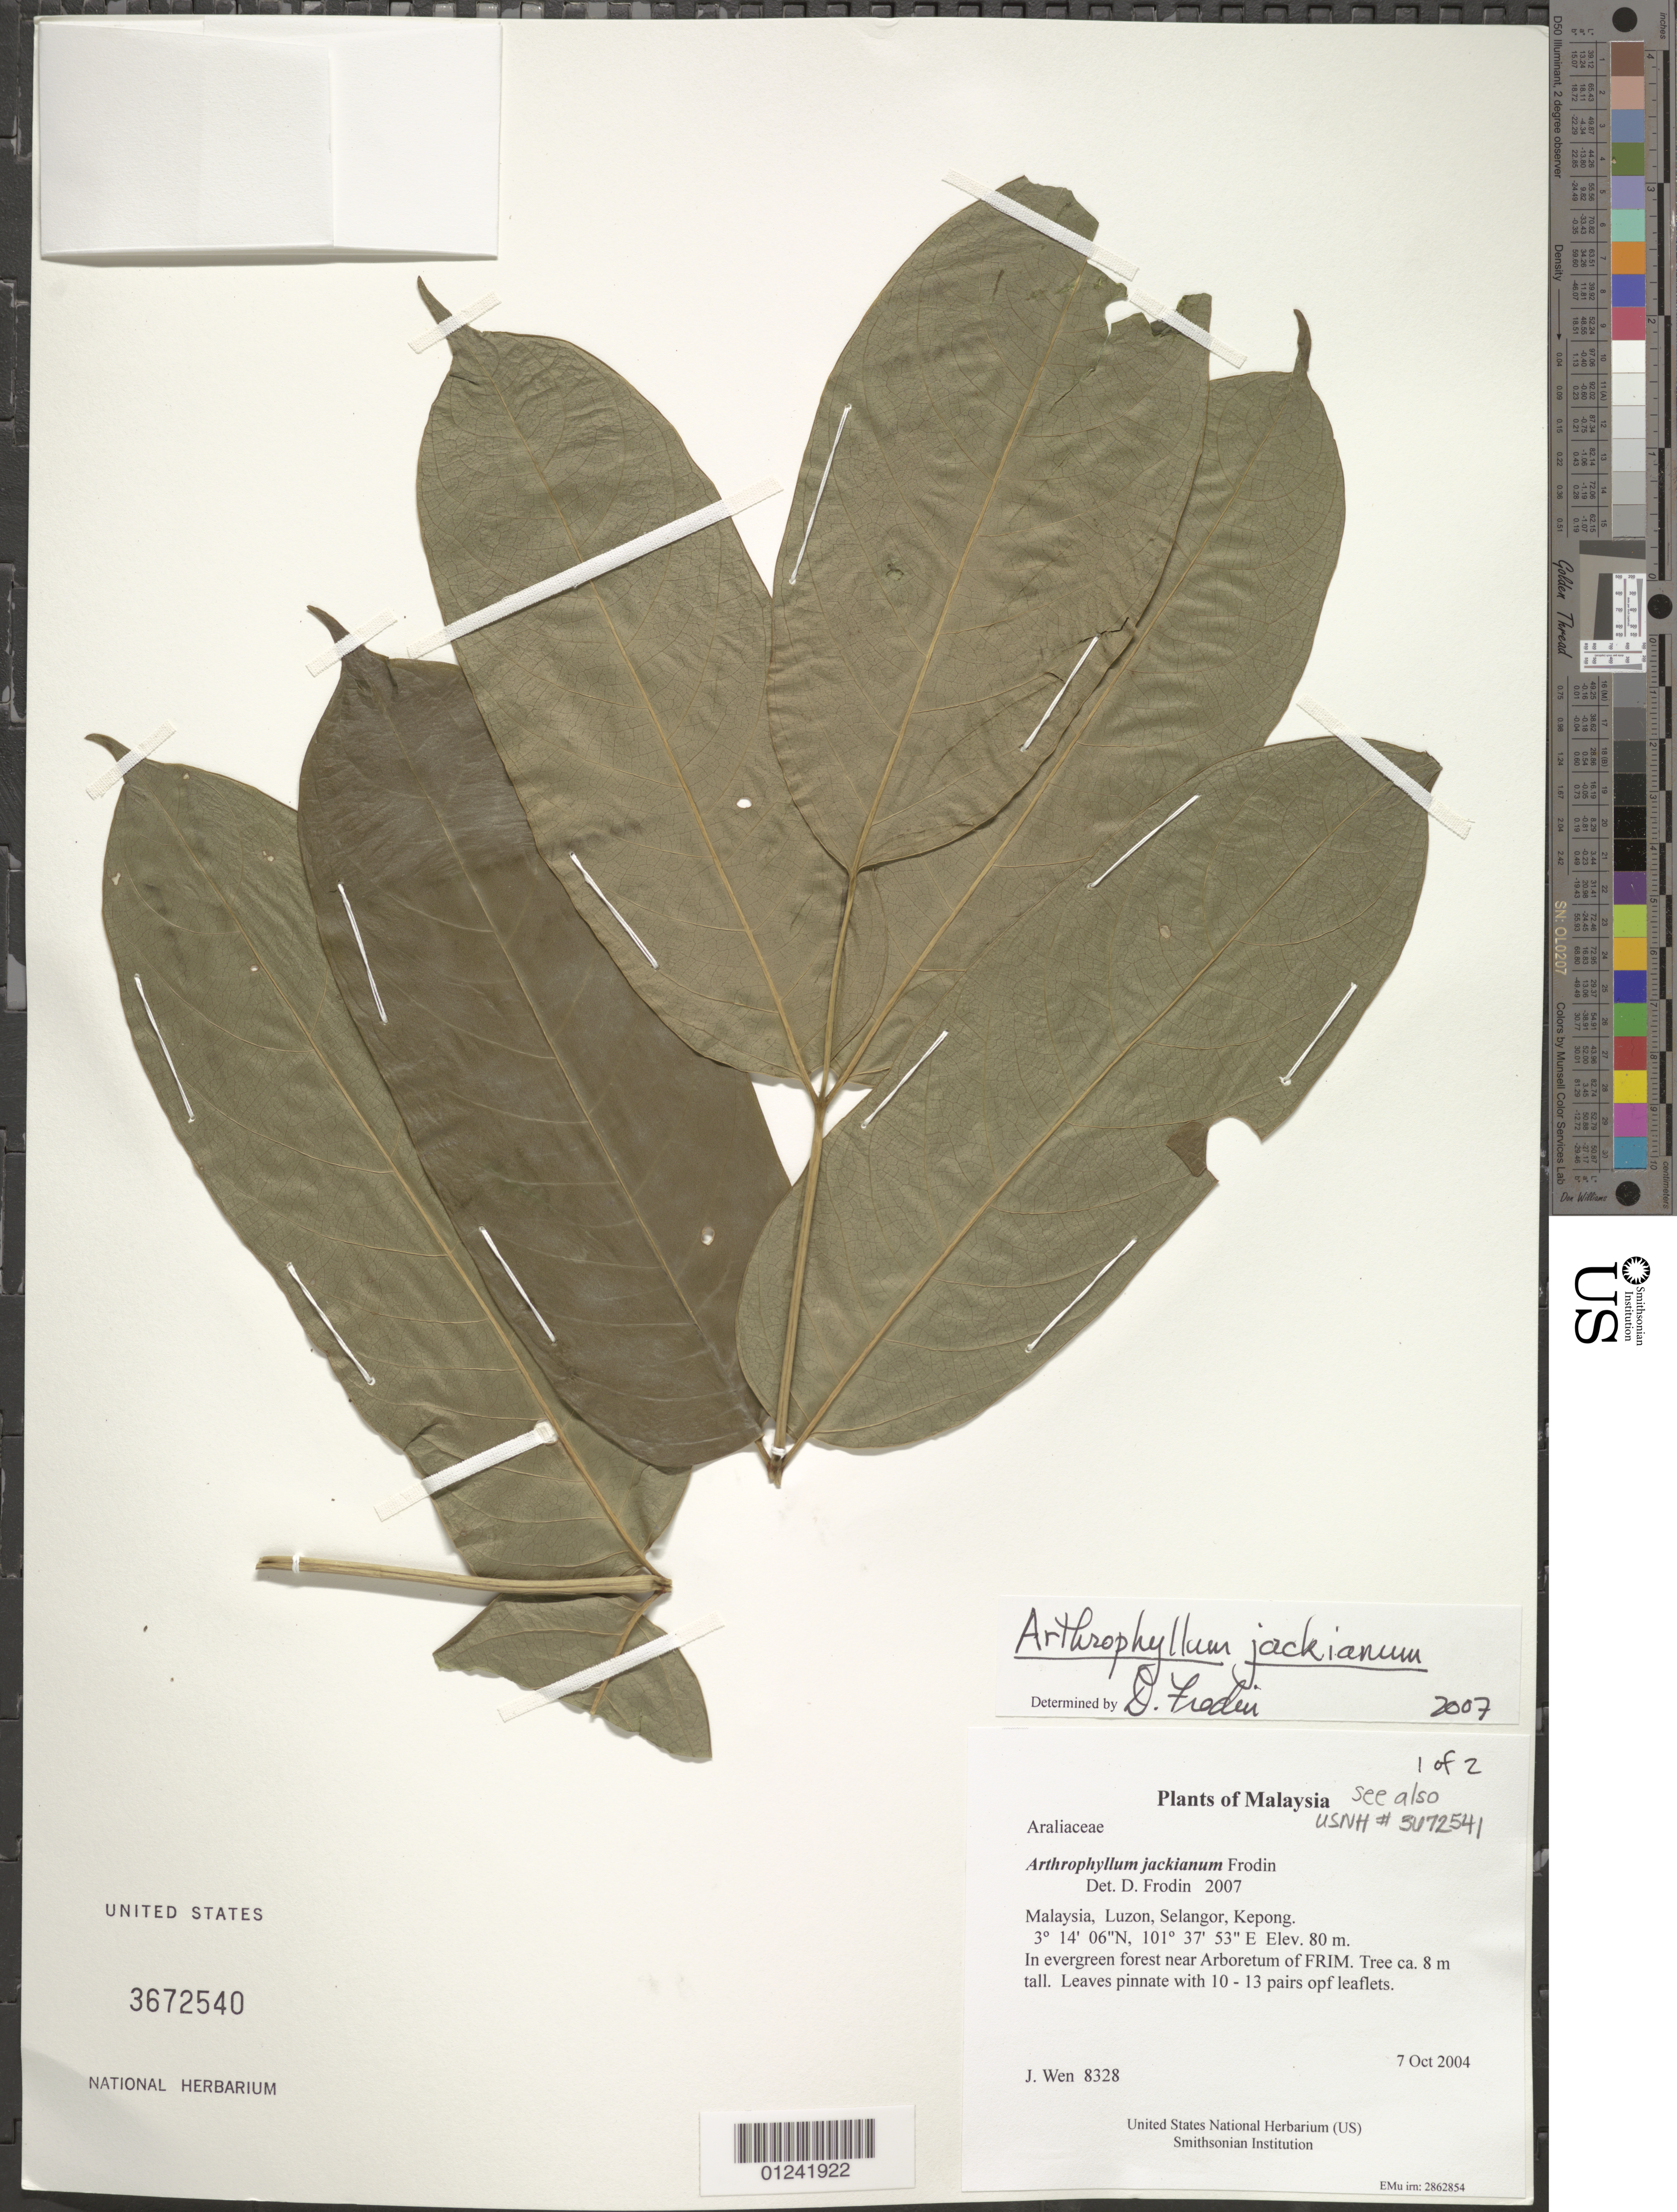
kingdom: Plantae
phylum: Tracheophyta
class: Magnoliopsida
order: Apiales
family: Araliaceae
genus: Arthrophyllum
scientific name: Arthrophyllum jackianum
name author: Frodin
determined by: Frodin, D. G.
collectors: J. Wen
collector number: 8328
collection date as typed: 7 Oct 2004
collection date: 2004-10-07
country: Malaysia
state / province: Selangor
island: Luzon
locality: Kepong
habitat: In evergreen forest near Arboretum of FRIM.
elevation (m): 80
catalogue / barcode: US 3672540